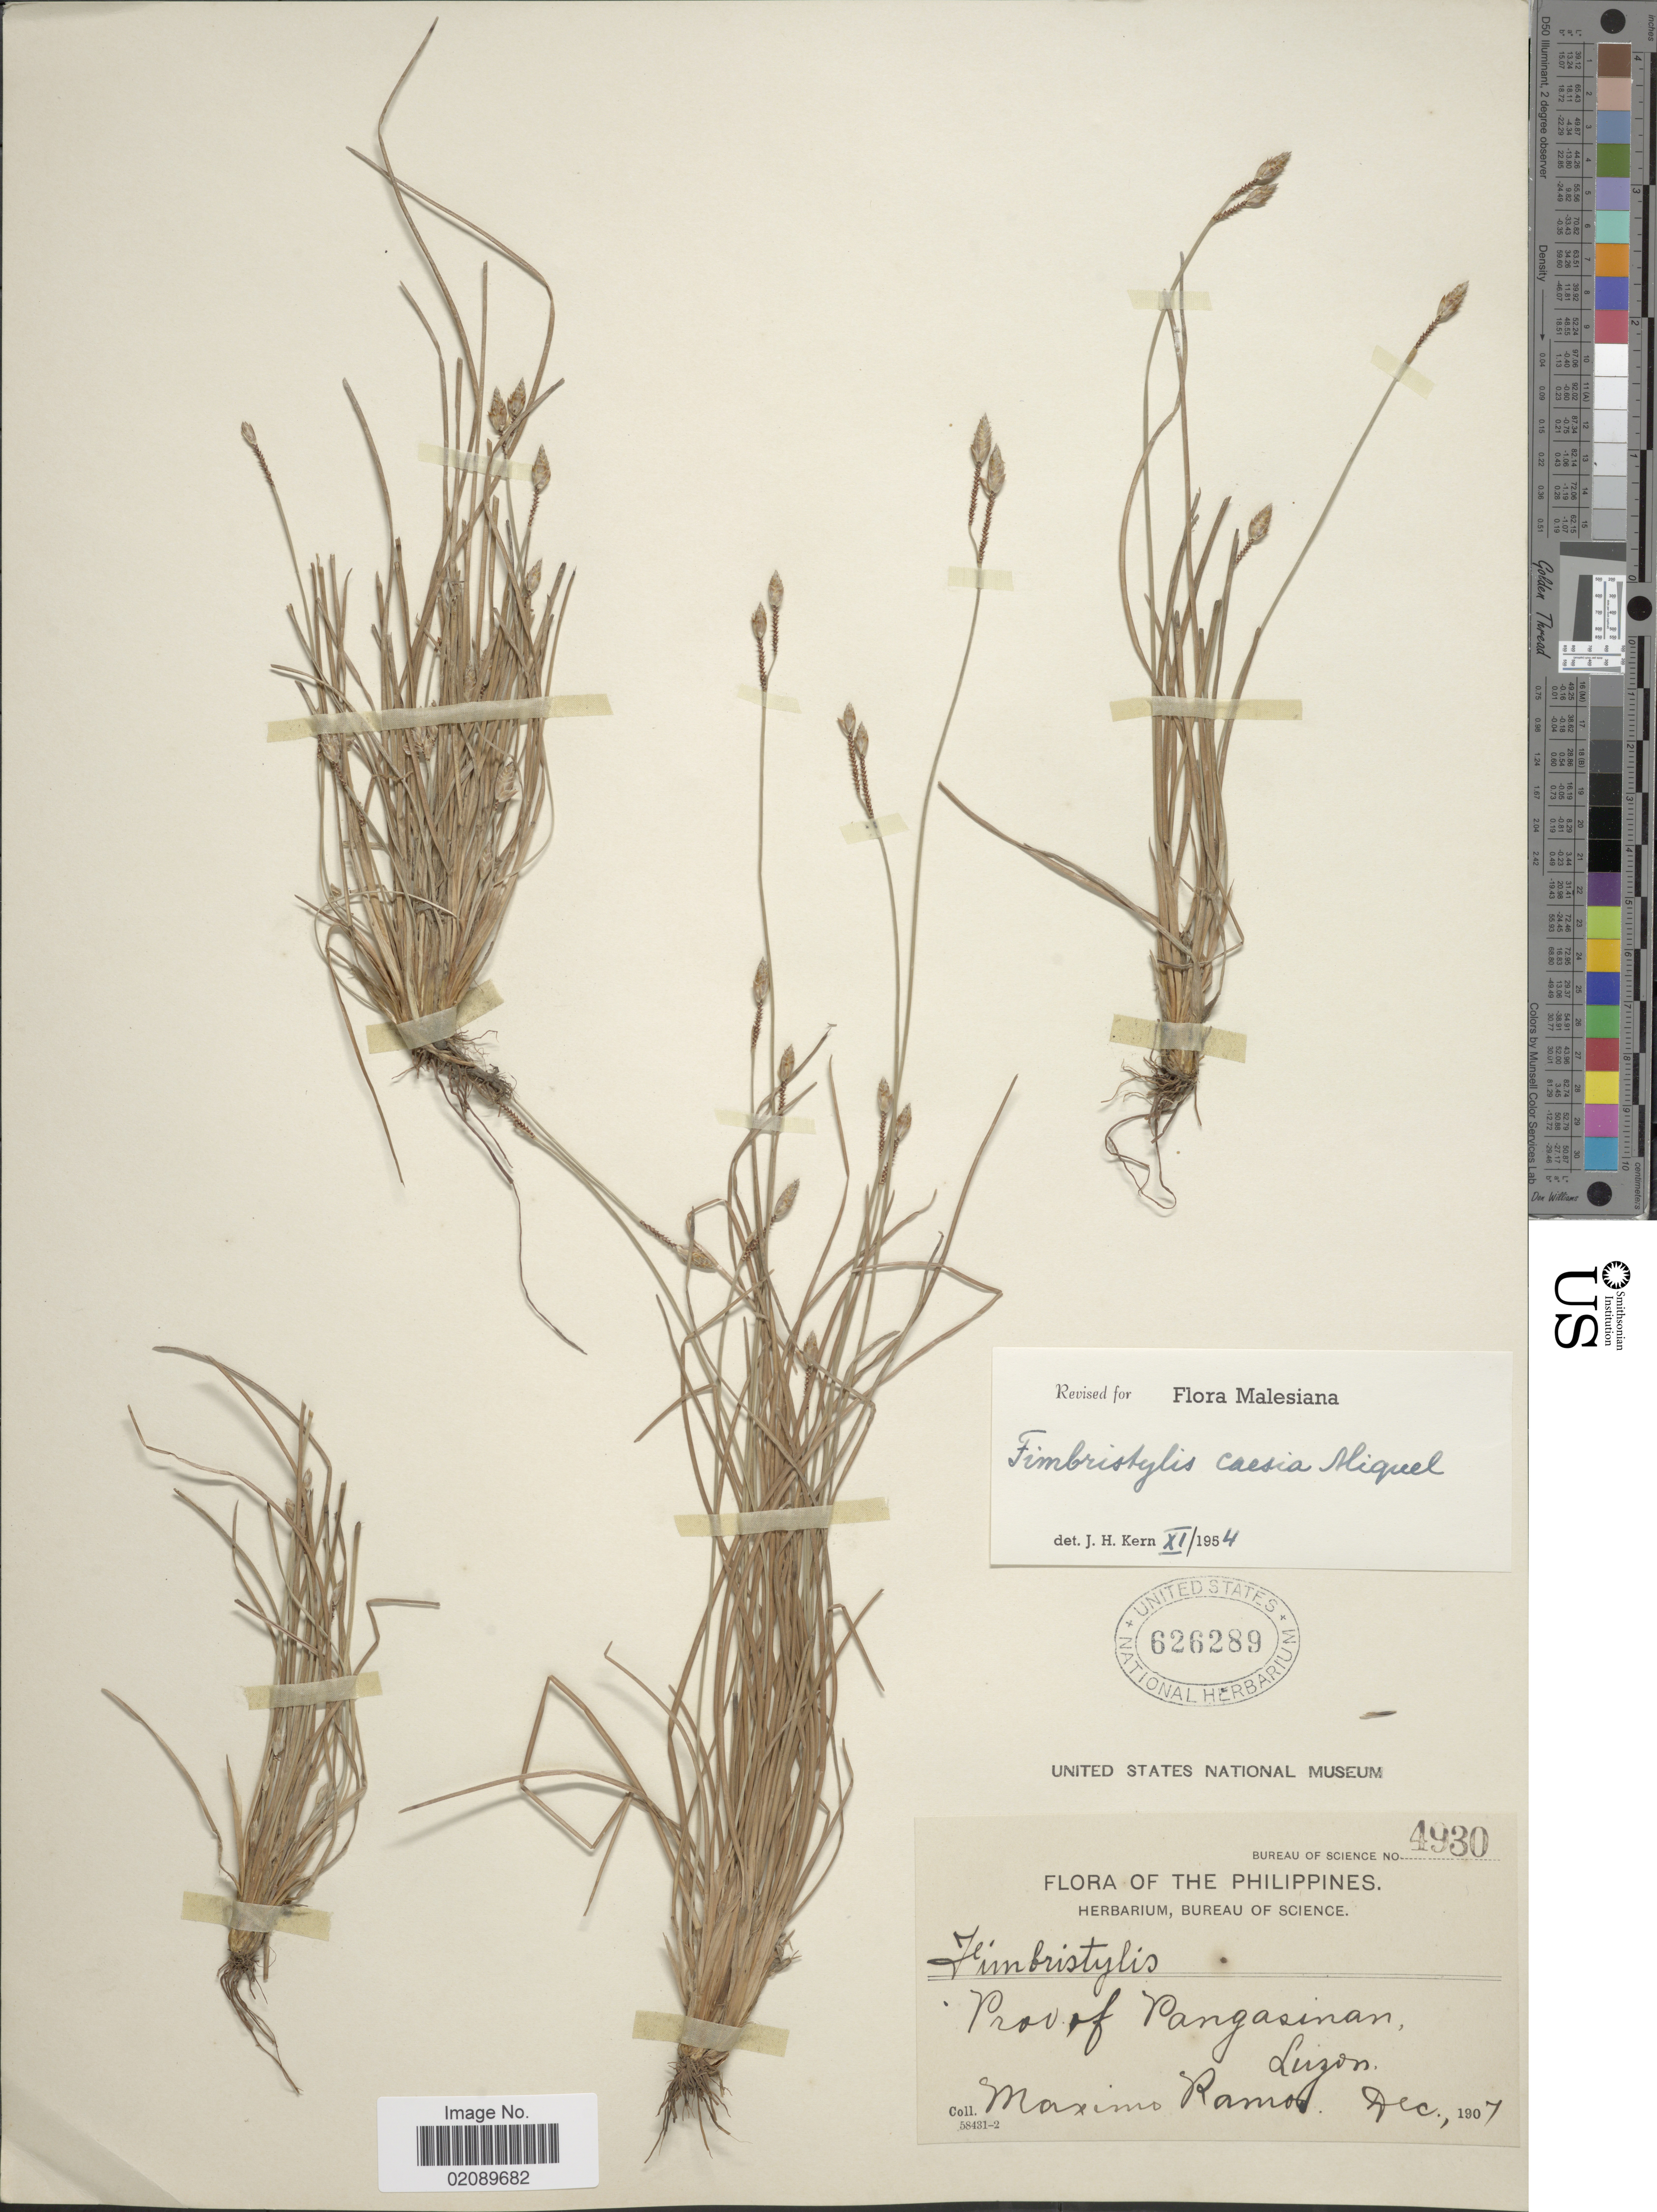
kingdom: Plantae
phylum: Tracheophyta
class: Liliopsida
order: Poales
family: Cyperaceae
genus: Fimbristylis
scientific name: Fimbristylis caesia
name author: Miq.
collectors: M. Ramos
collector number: Bureau of Science 4930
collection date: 1907-12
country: Philippines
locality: Prov. of Pangasinan, Luzon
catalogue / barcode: US 626289